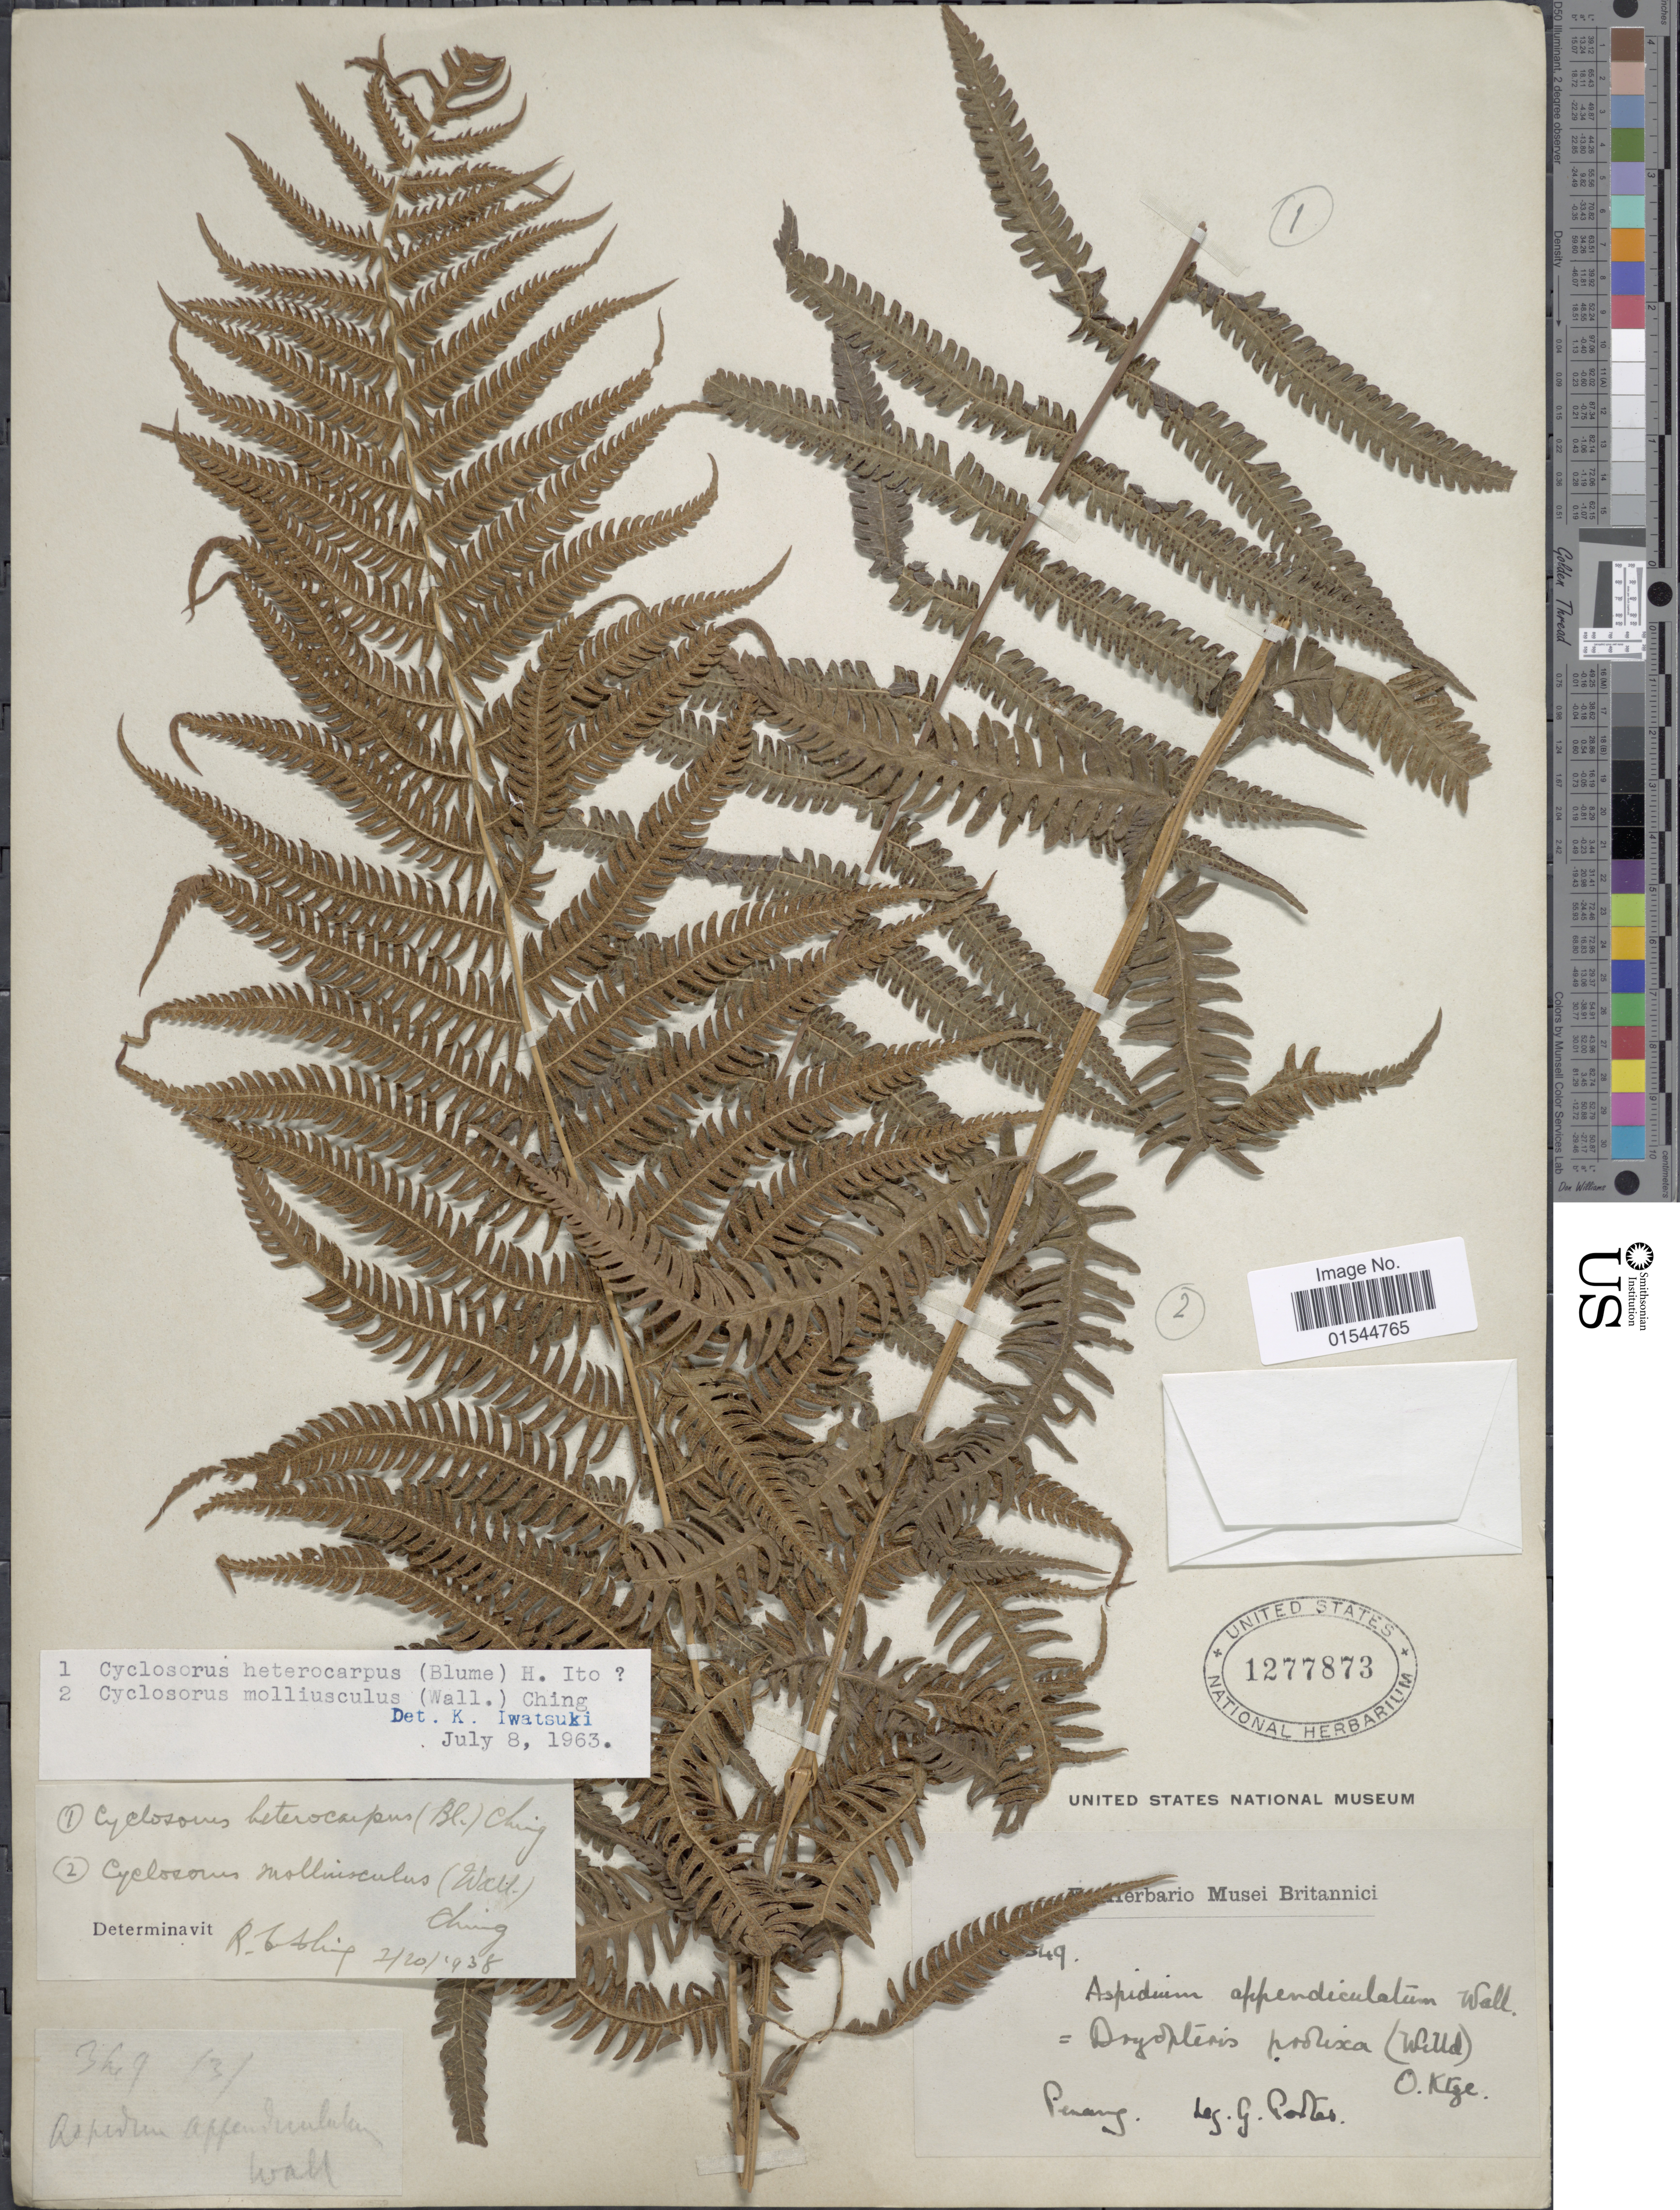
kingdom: Plantae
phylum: Tracheophyta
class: Polypodiopsida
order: Polypodiales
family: Thelypteridaceae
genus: Sphaerostephanos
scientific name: Sphaerostephanos heterocarpus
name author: (Blume) Holttum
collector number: !49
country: Malaysia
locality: Penang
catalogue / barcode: US 1277873